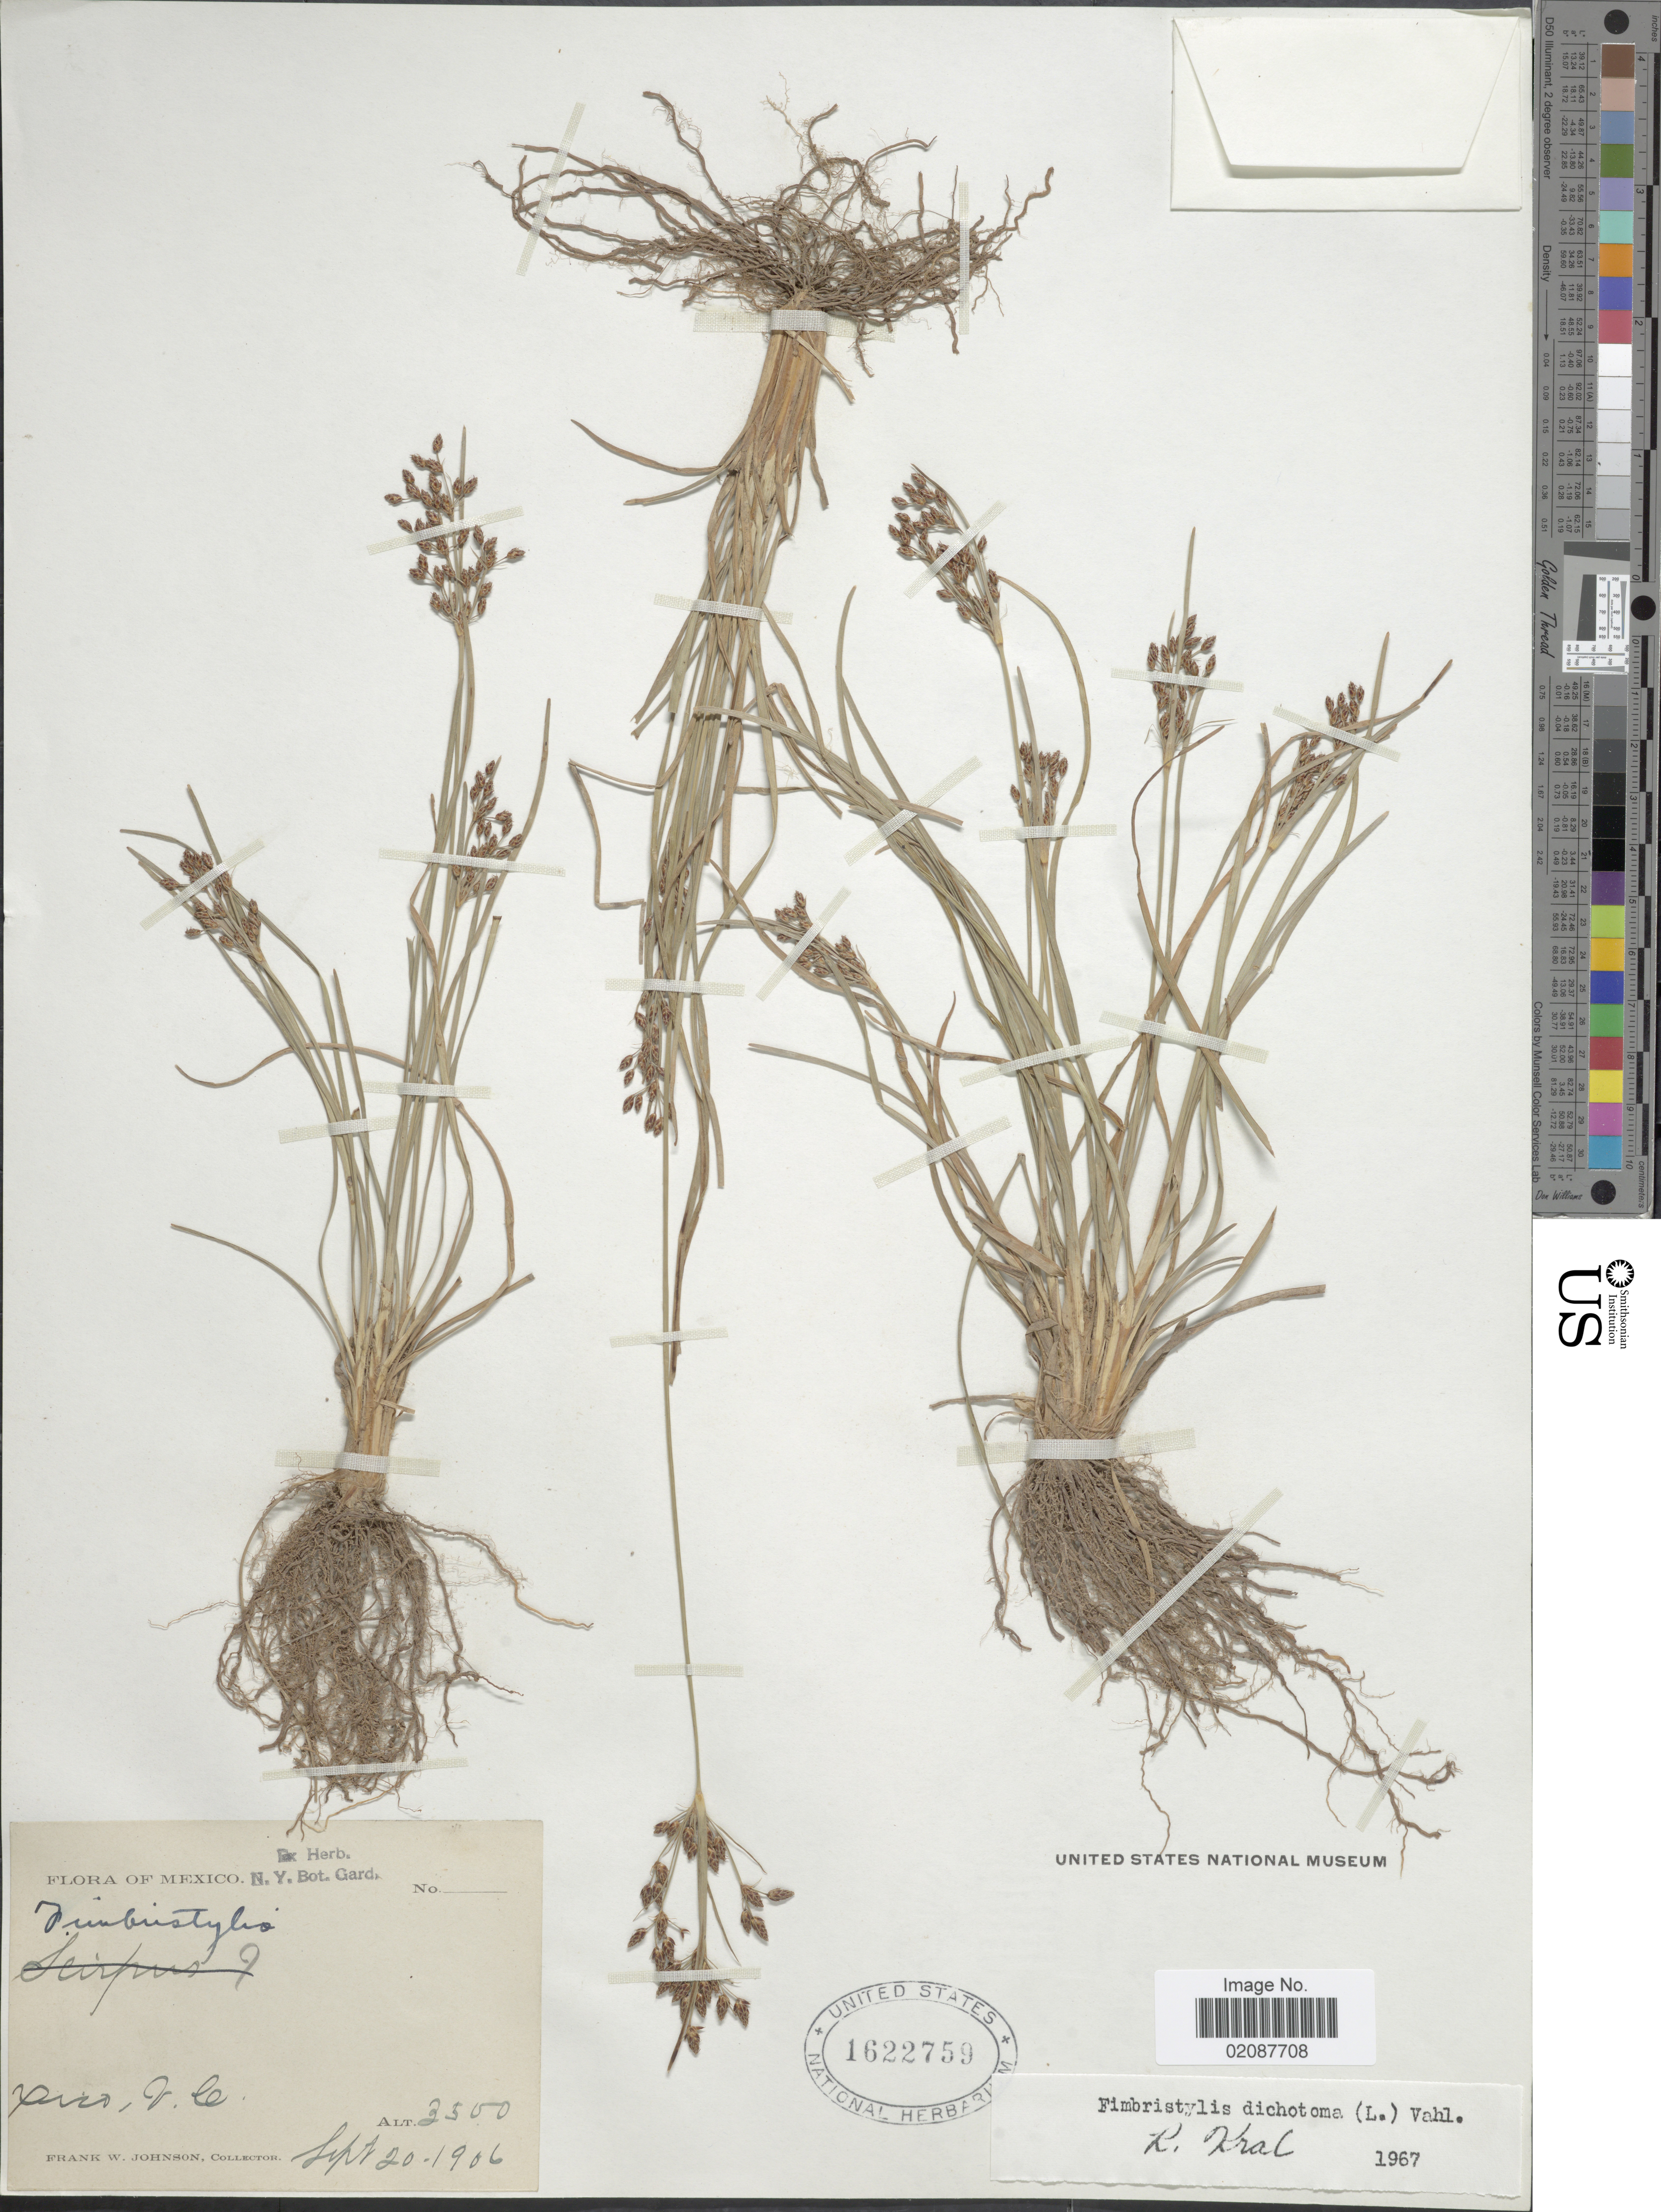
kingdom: Plantae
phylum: Tracheophyta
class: Liliopsida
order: Poales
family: Cyperaceae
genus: Fimbristylis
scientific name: Fimbristylis dichotoma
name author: (L.) Vahl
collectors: F. W. Johnson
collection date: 1906-09-20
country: Mexico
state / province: Veracruz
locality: Xico, V.C.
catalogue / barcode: US 1622759